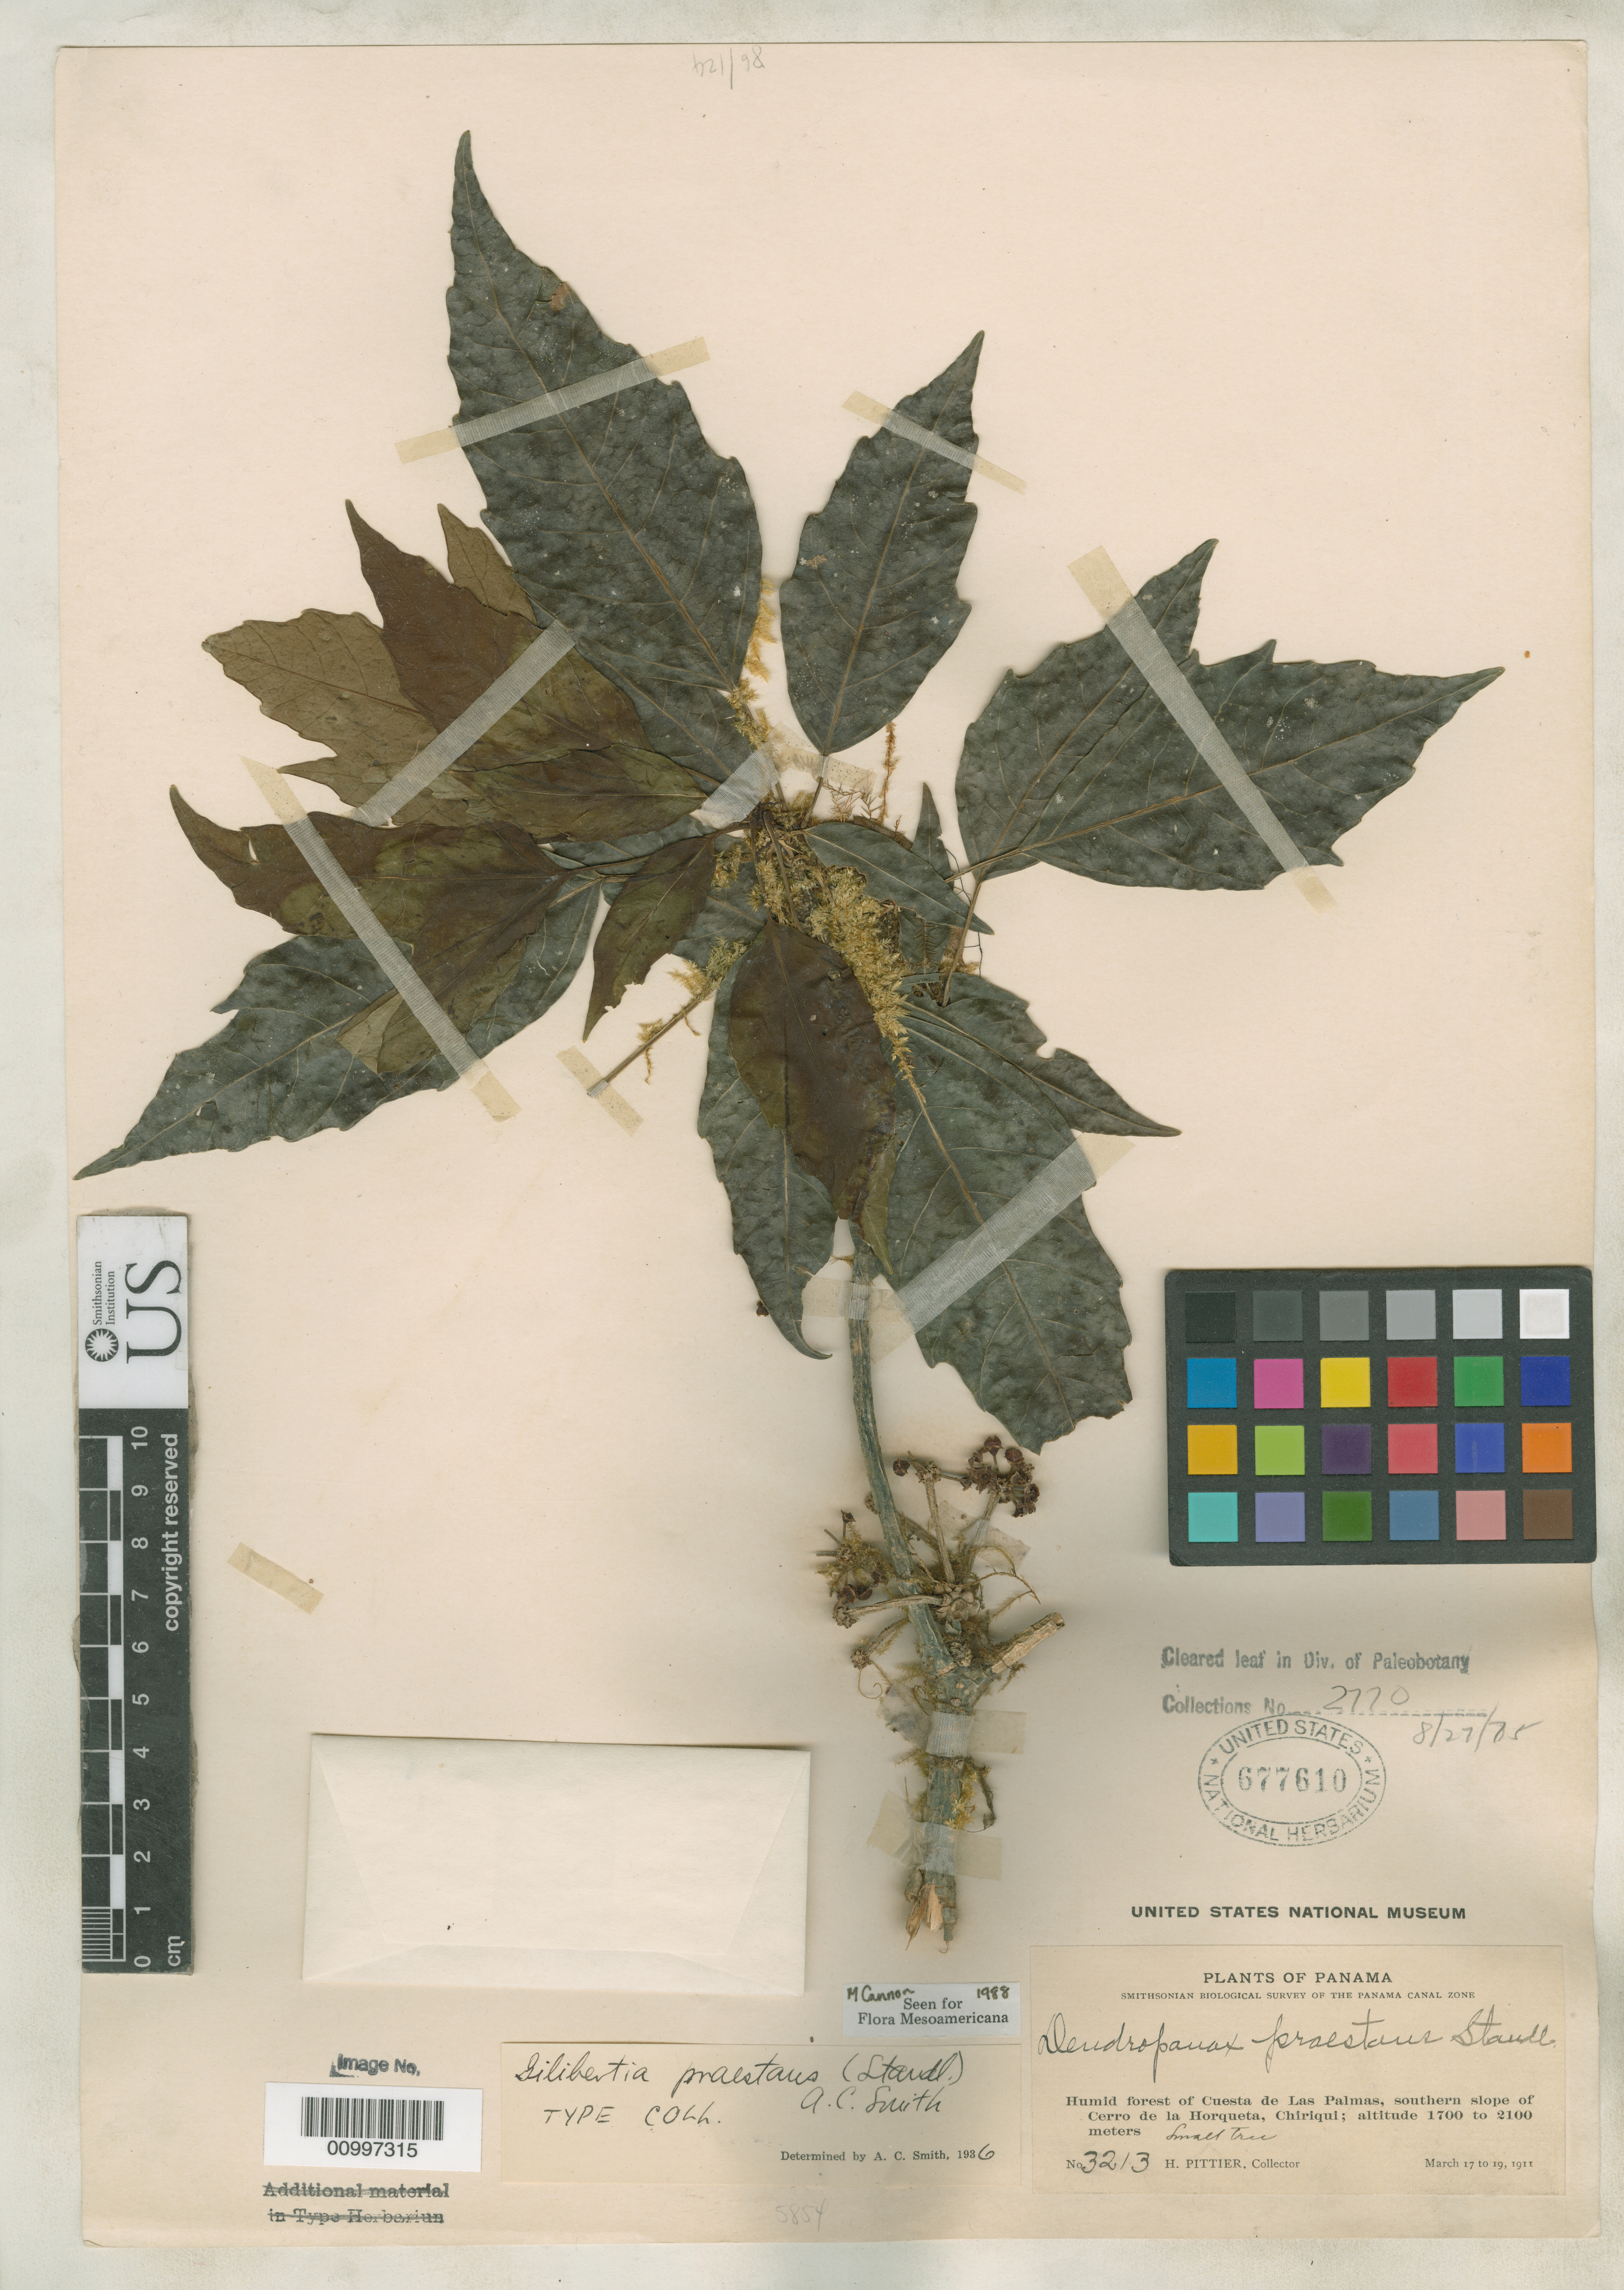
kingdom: Plantae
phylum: Tracheophyta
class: Magnoliopsida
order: Apiales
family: Araliaceae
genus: Dendropanax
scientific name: Dendropanax praestans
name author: Standl.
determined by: Smith, A. C.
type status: Isotype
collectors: H. F. Pittier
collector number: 3213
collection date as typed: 17 Mar 1911 to 19 Mar 1911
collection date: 1911-03-17/1911-03-19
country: Panama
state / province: Chiriquí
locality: Cuesta de Las Palmas, southern slope of Cerro de la Horqueta.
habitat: Humid forest.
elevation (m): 1700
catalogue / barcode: US 677610